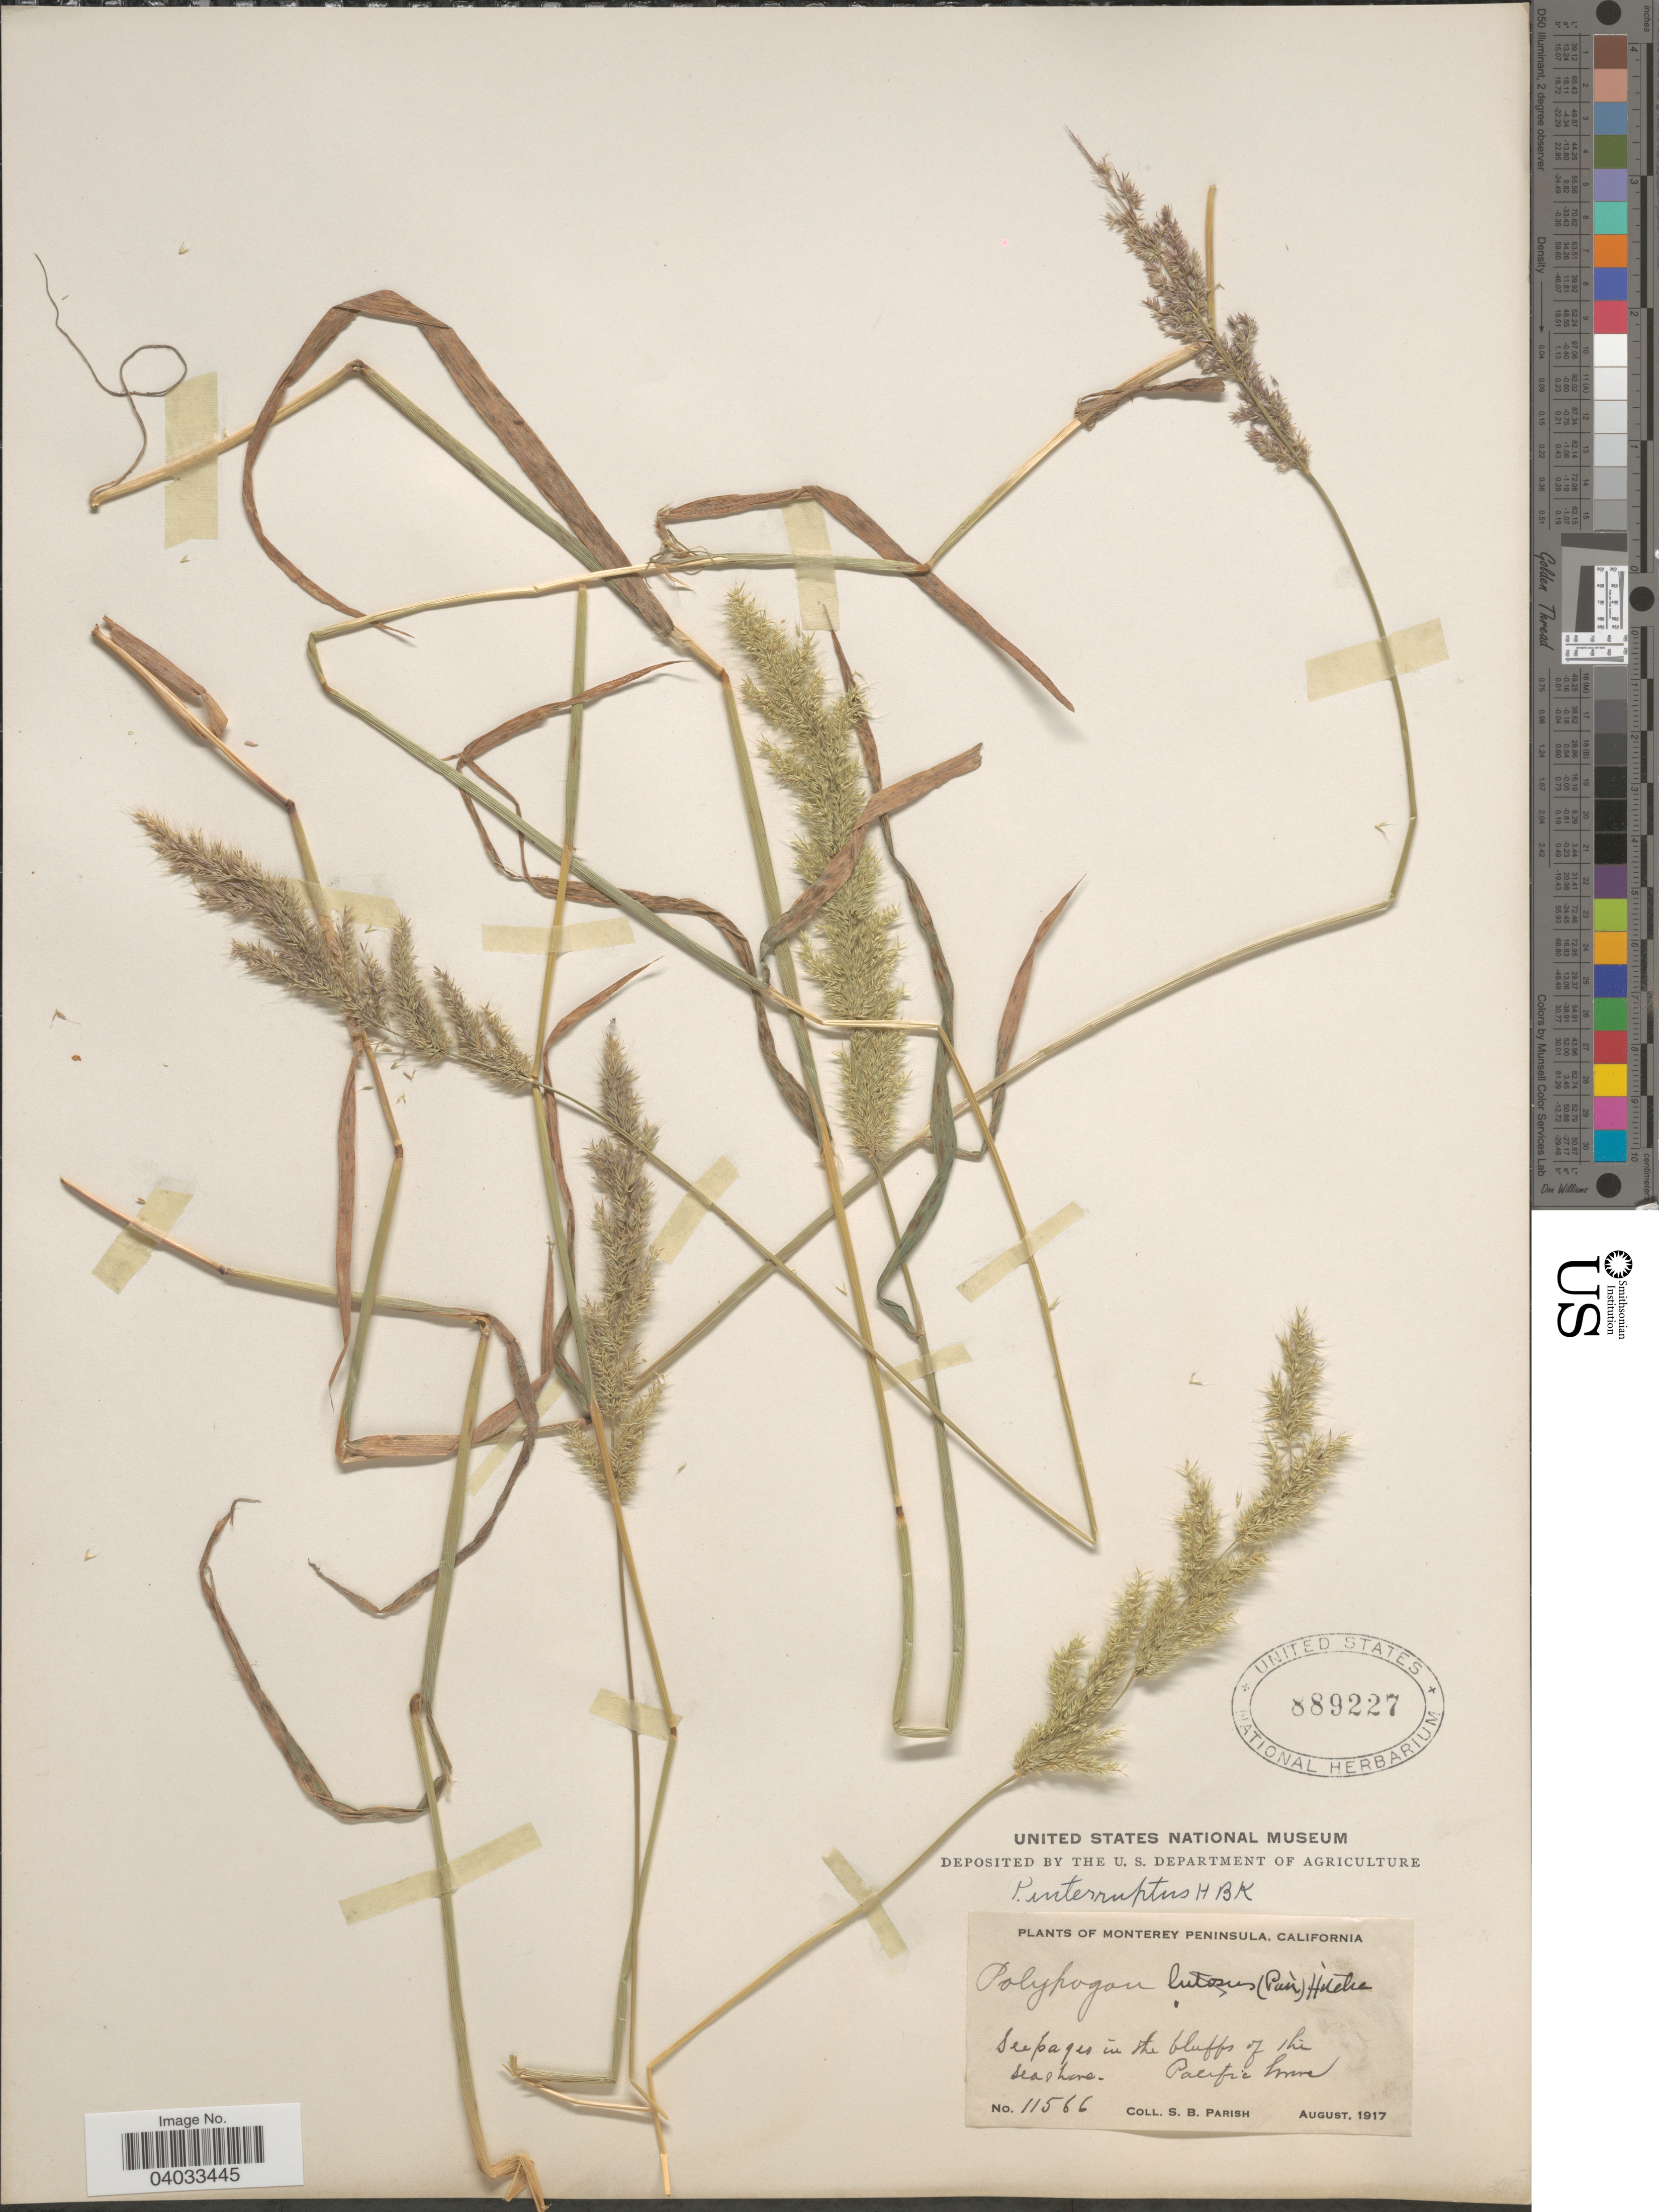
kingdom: Plantae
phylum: Tracheophyta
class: Liliopsida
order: Poales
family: Poaceae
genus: Polypogon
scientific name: Polypogon interruptus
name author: Kunth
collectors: S. B. Parish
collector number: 11566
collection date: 1917-08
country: United States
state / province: California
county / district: Monterey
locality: Monterey Peninsula. Pacific Grove.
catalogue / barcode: US 889227